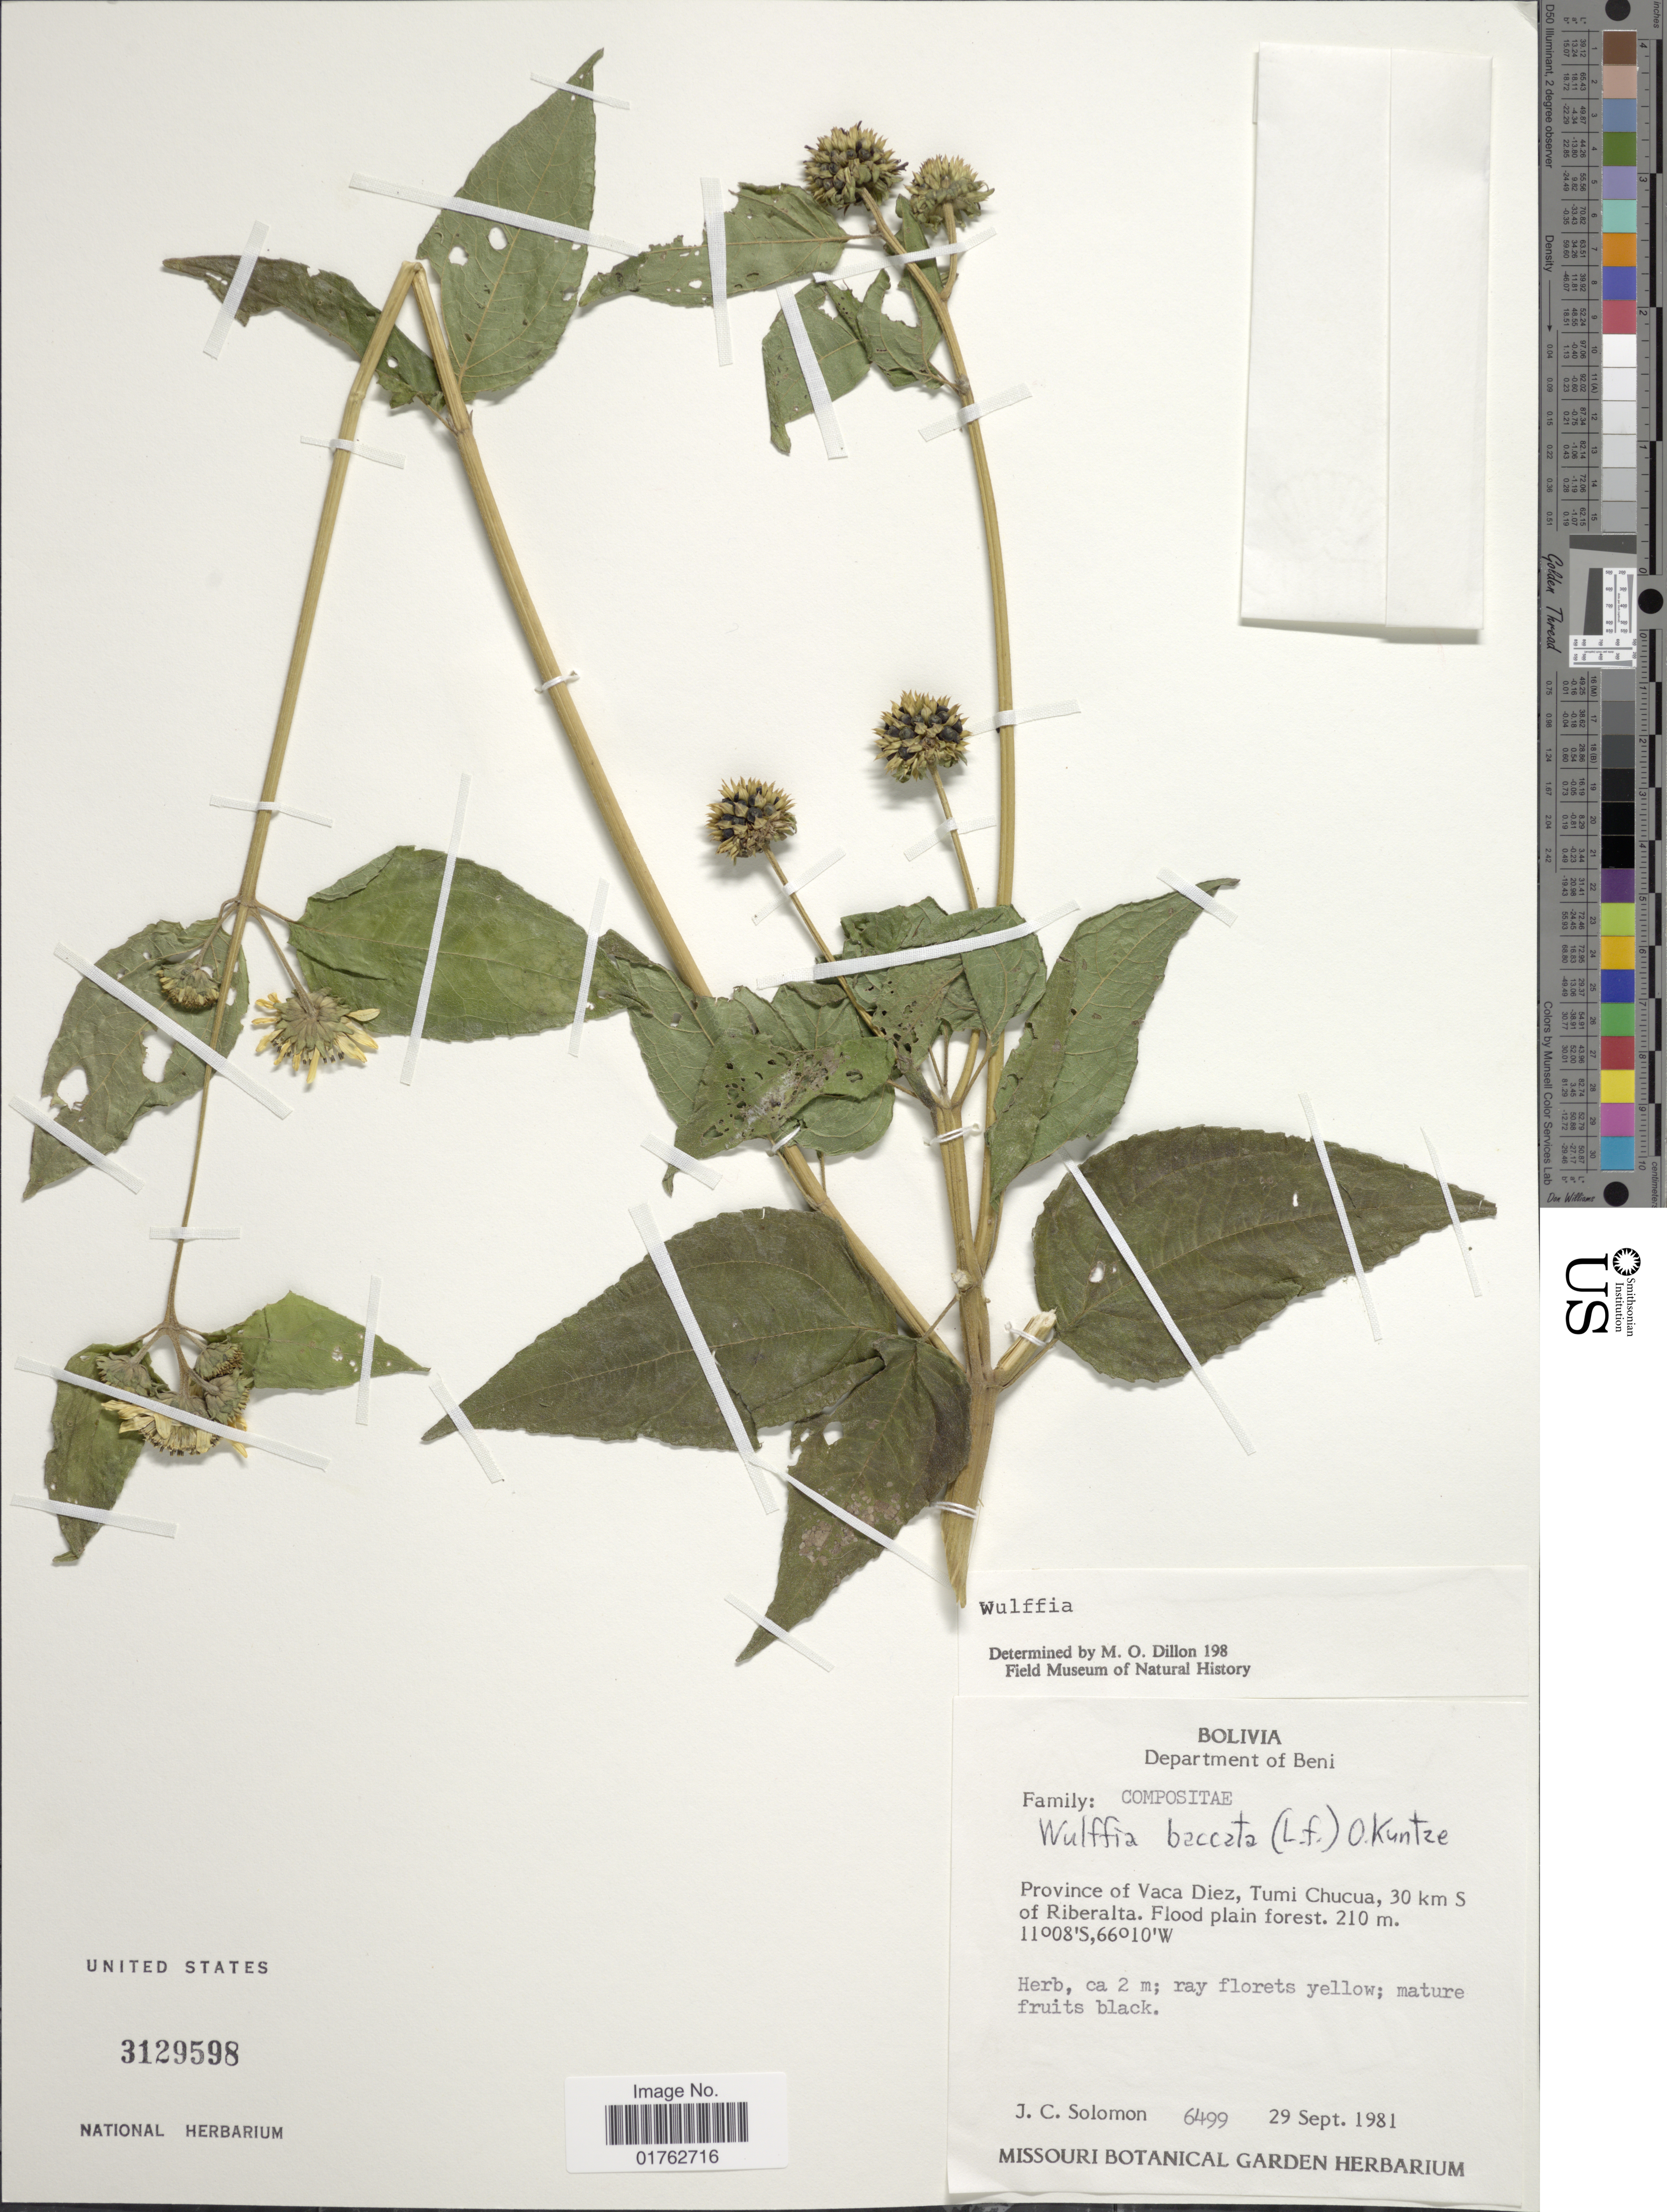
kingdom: Plantae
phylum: Tracheophyta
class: Magnoliopsida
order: Asterales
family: Asteraceae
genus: Wulffia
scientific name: Wulffia baccata var. baccata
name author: (L.) Kuntze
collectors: J. C. Solomon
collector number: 6499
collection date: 1981-09-29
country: Bolivia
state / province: Beni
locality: Department of Beni, Province of Vaca Diez, Tumi Chucua, 30 km S of Riberalta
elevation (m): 210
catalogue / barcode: US 3129598